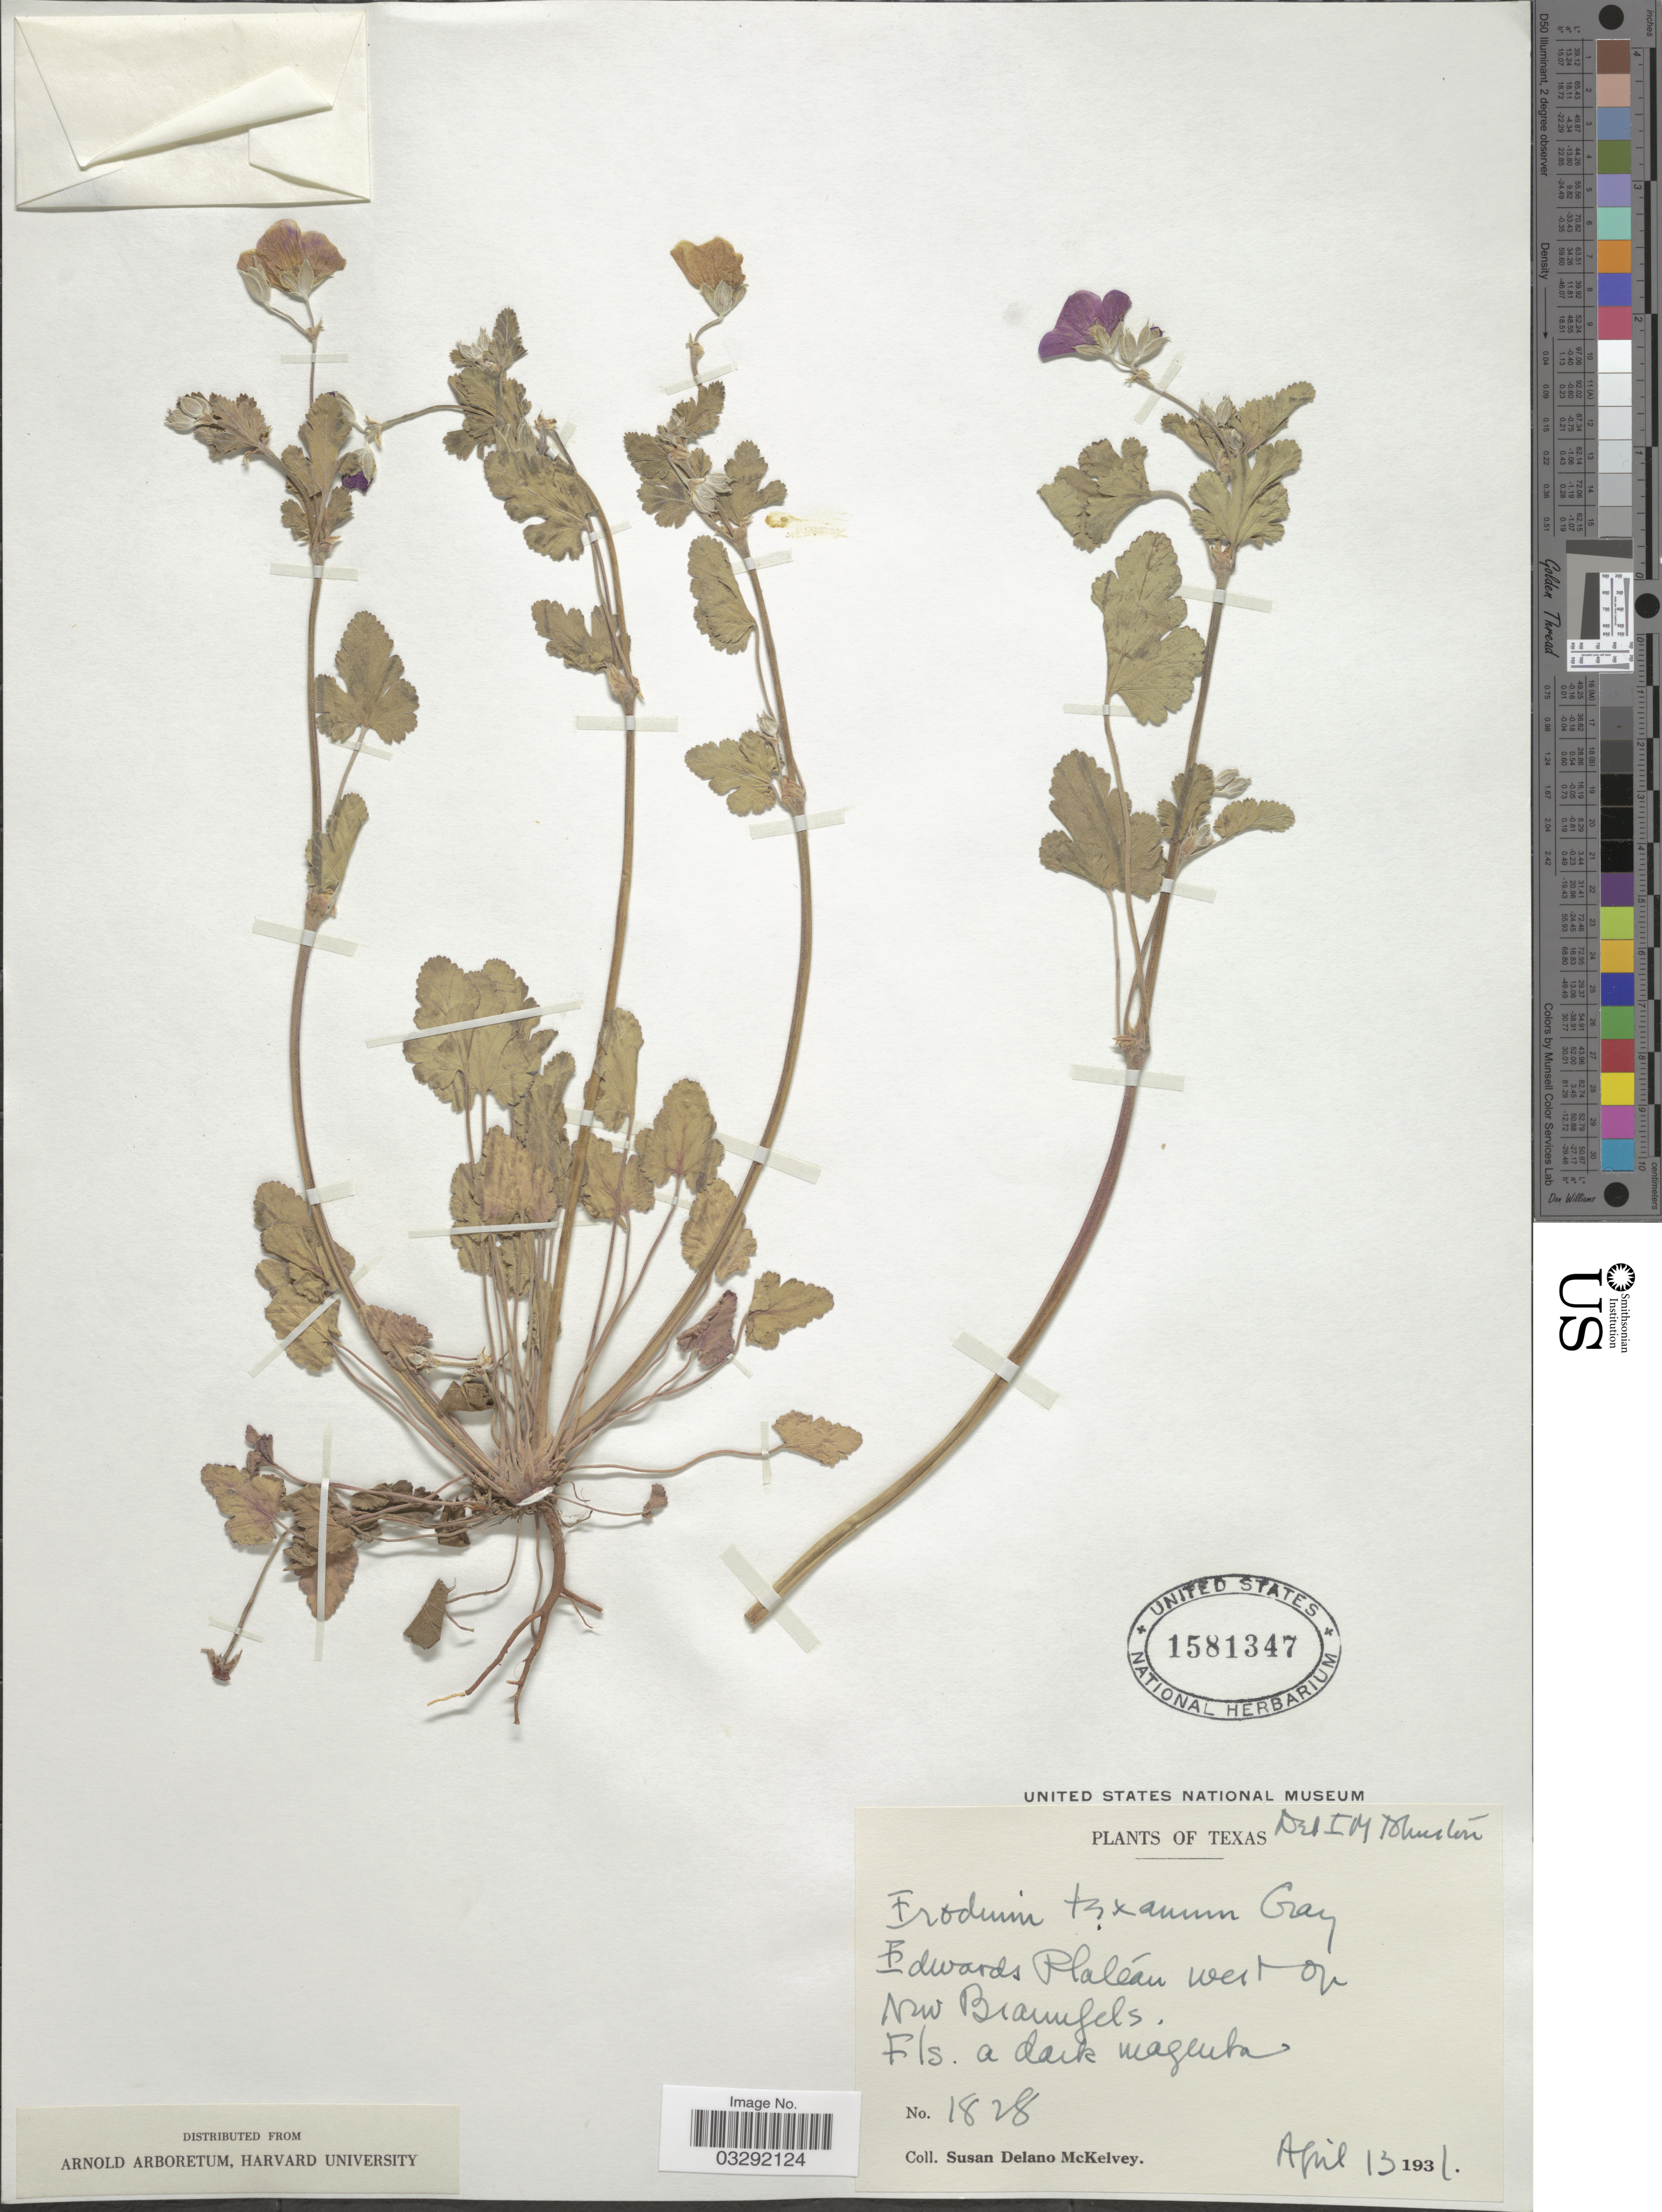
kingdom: Plantae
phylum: Tracheophyta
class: Magnoliopsida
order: Geraniales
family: Geraniaceae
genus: Erodium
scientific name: Erodium texanum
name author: A. Gray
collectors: S. A. McKelvey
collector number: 1828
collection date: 1931-04-13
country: United States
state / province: Texas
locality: Edwards Plateau west of New Braunfels.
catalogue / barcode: US 1581347